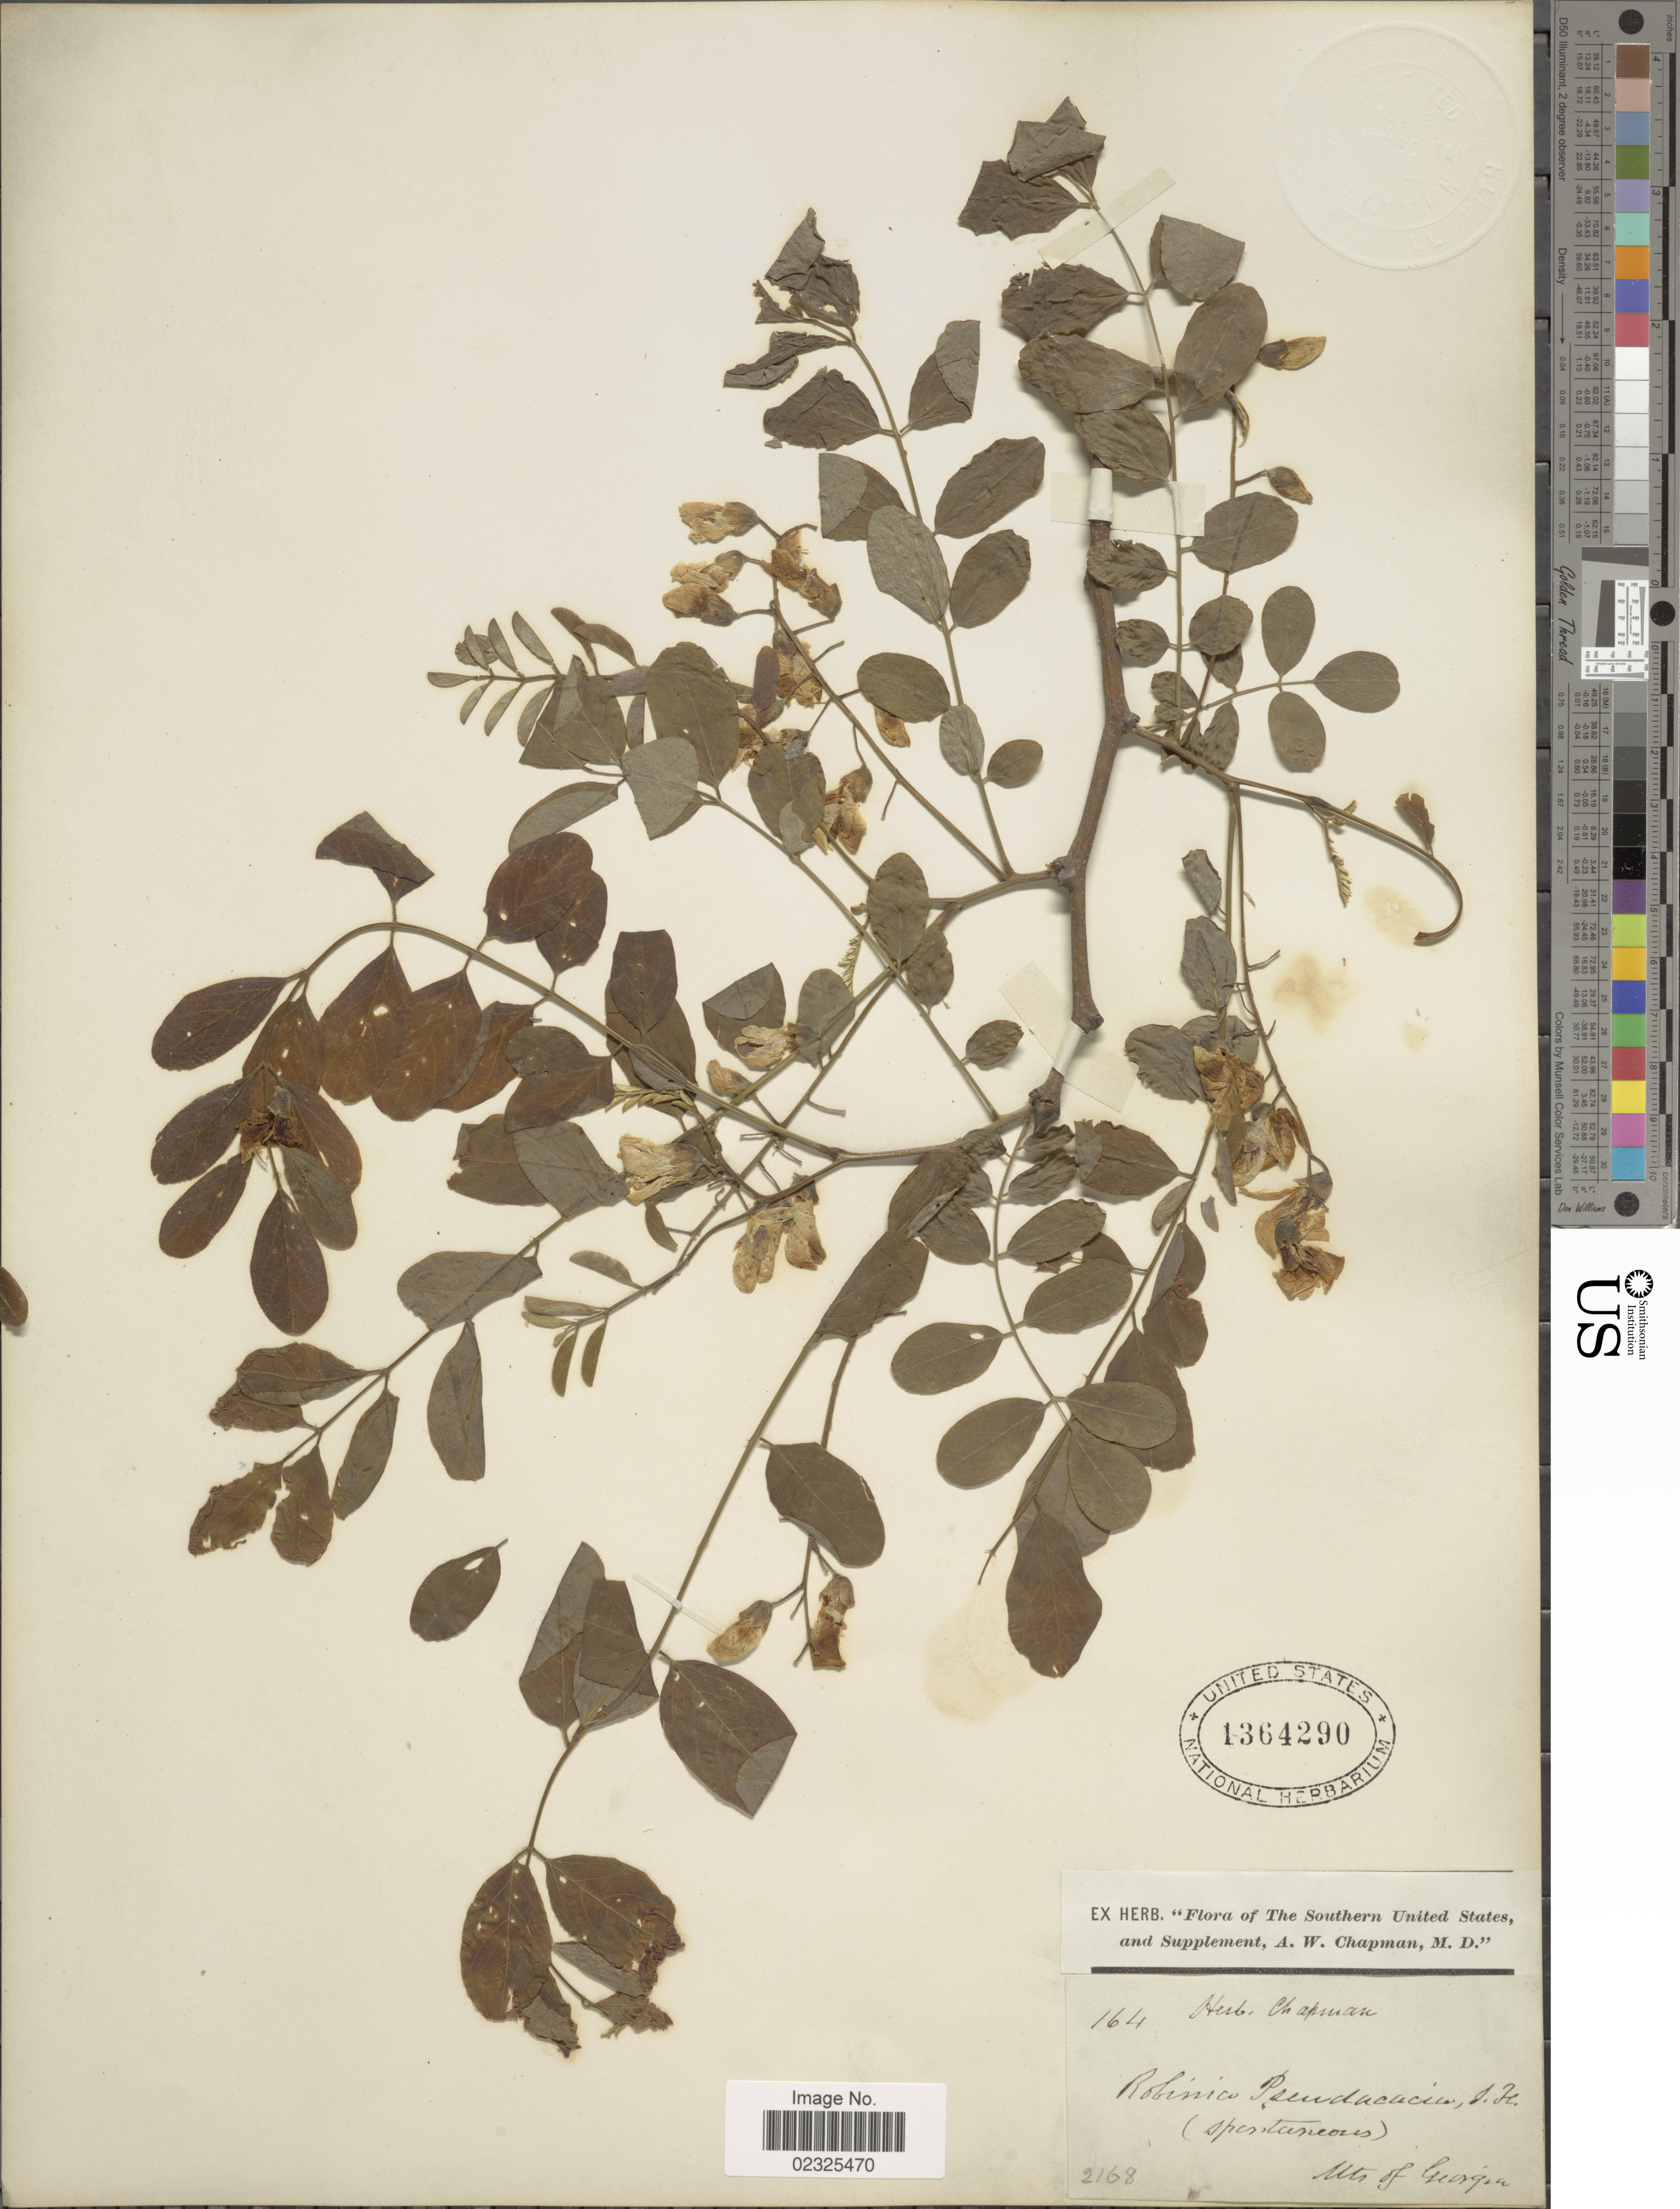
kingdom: Plantae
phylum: Tracheophyta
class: Magnoliopsida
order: Fabales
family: Fabaceae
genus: Robinia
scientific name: Robinia pseudoacacia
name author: L.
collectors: A. W. Chapman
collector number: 2168/164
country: United States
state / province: Georgia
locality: Southern United States, Mts. of Georgia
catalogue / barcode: US 1364290